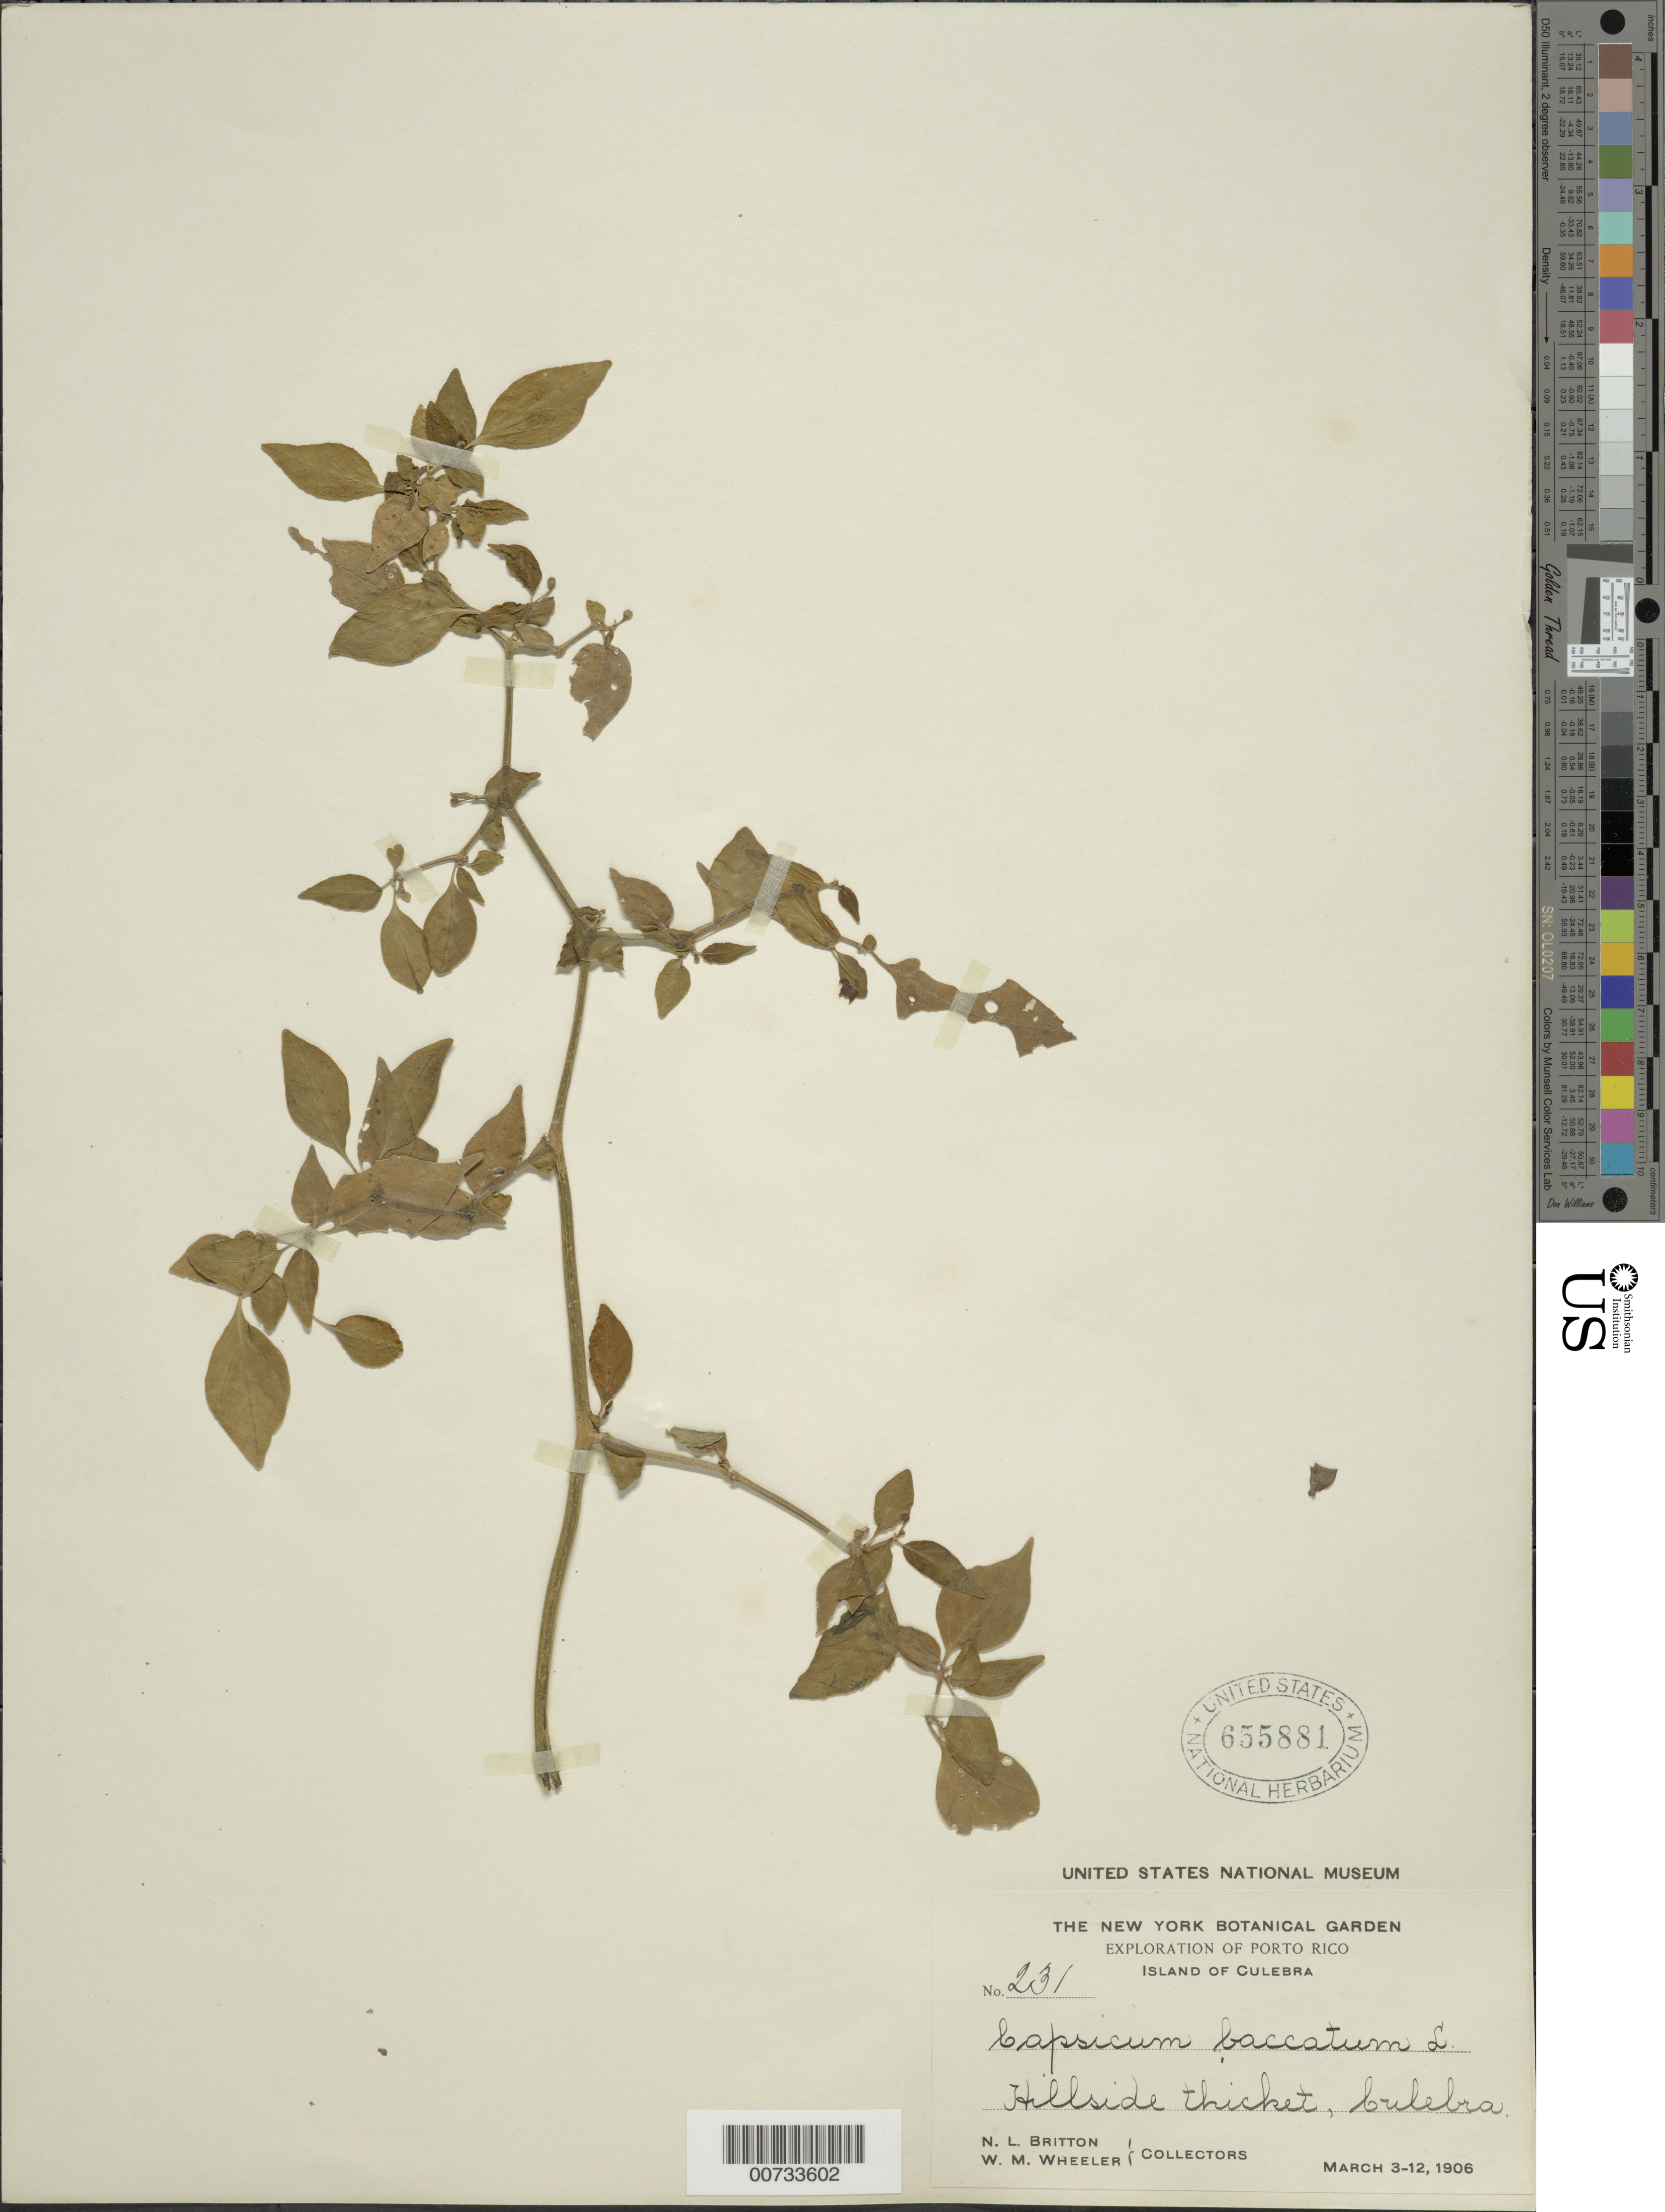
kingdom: Plantae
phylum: Tracheophyta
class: Magnoliopsida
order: Solanales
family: Solanaceae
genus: Capsicum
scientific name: Capsicum frutescens var. baccatum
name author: (L.) Irish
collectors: N. Britton & W. Wheeler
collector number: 231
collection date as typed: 03 Mar 1906 to 12 Mar 1906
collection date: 1906-03-03/1906-03-12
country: Puerto Rico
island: Culebra I.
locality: Culebra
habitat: Hillside thicket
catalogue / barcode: US 655881